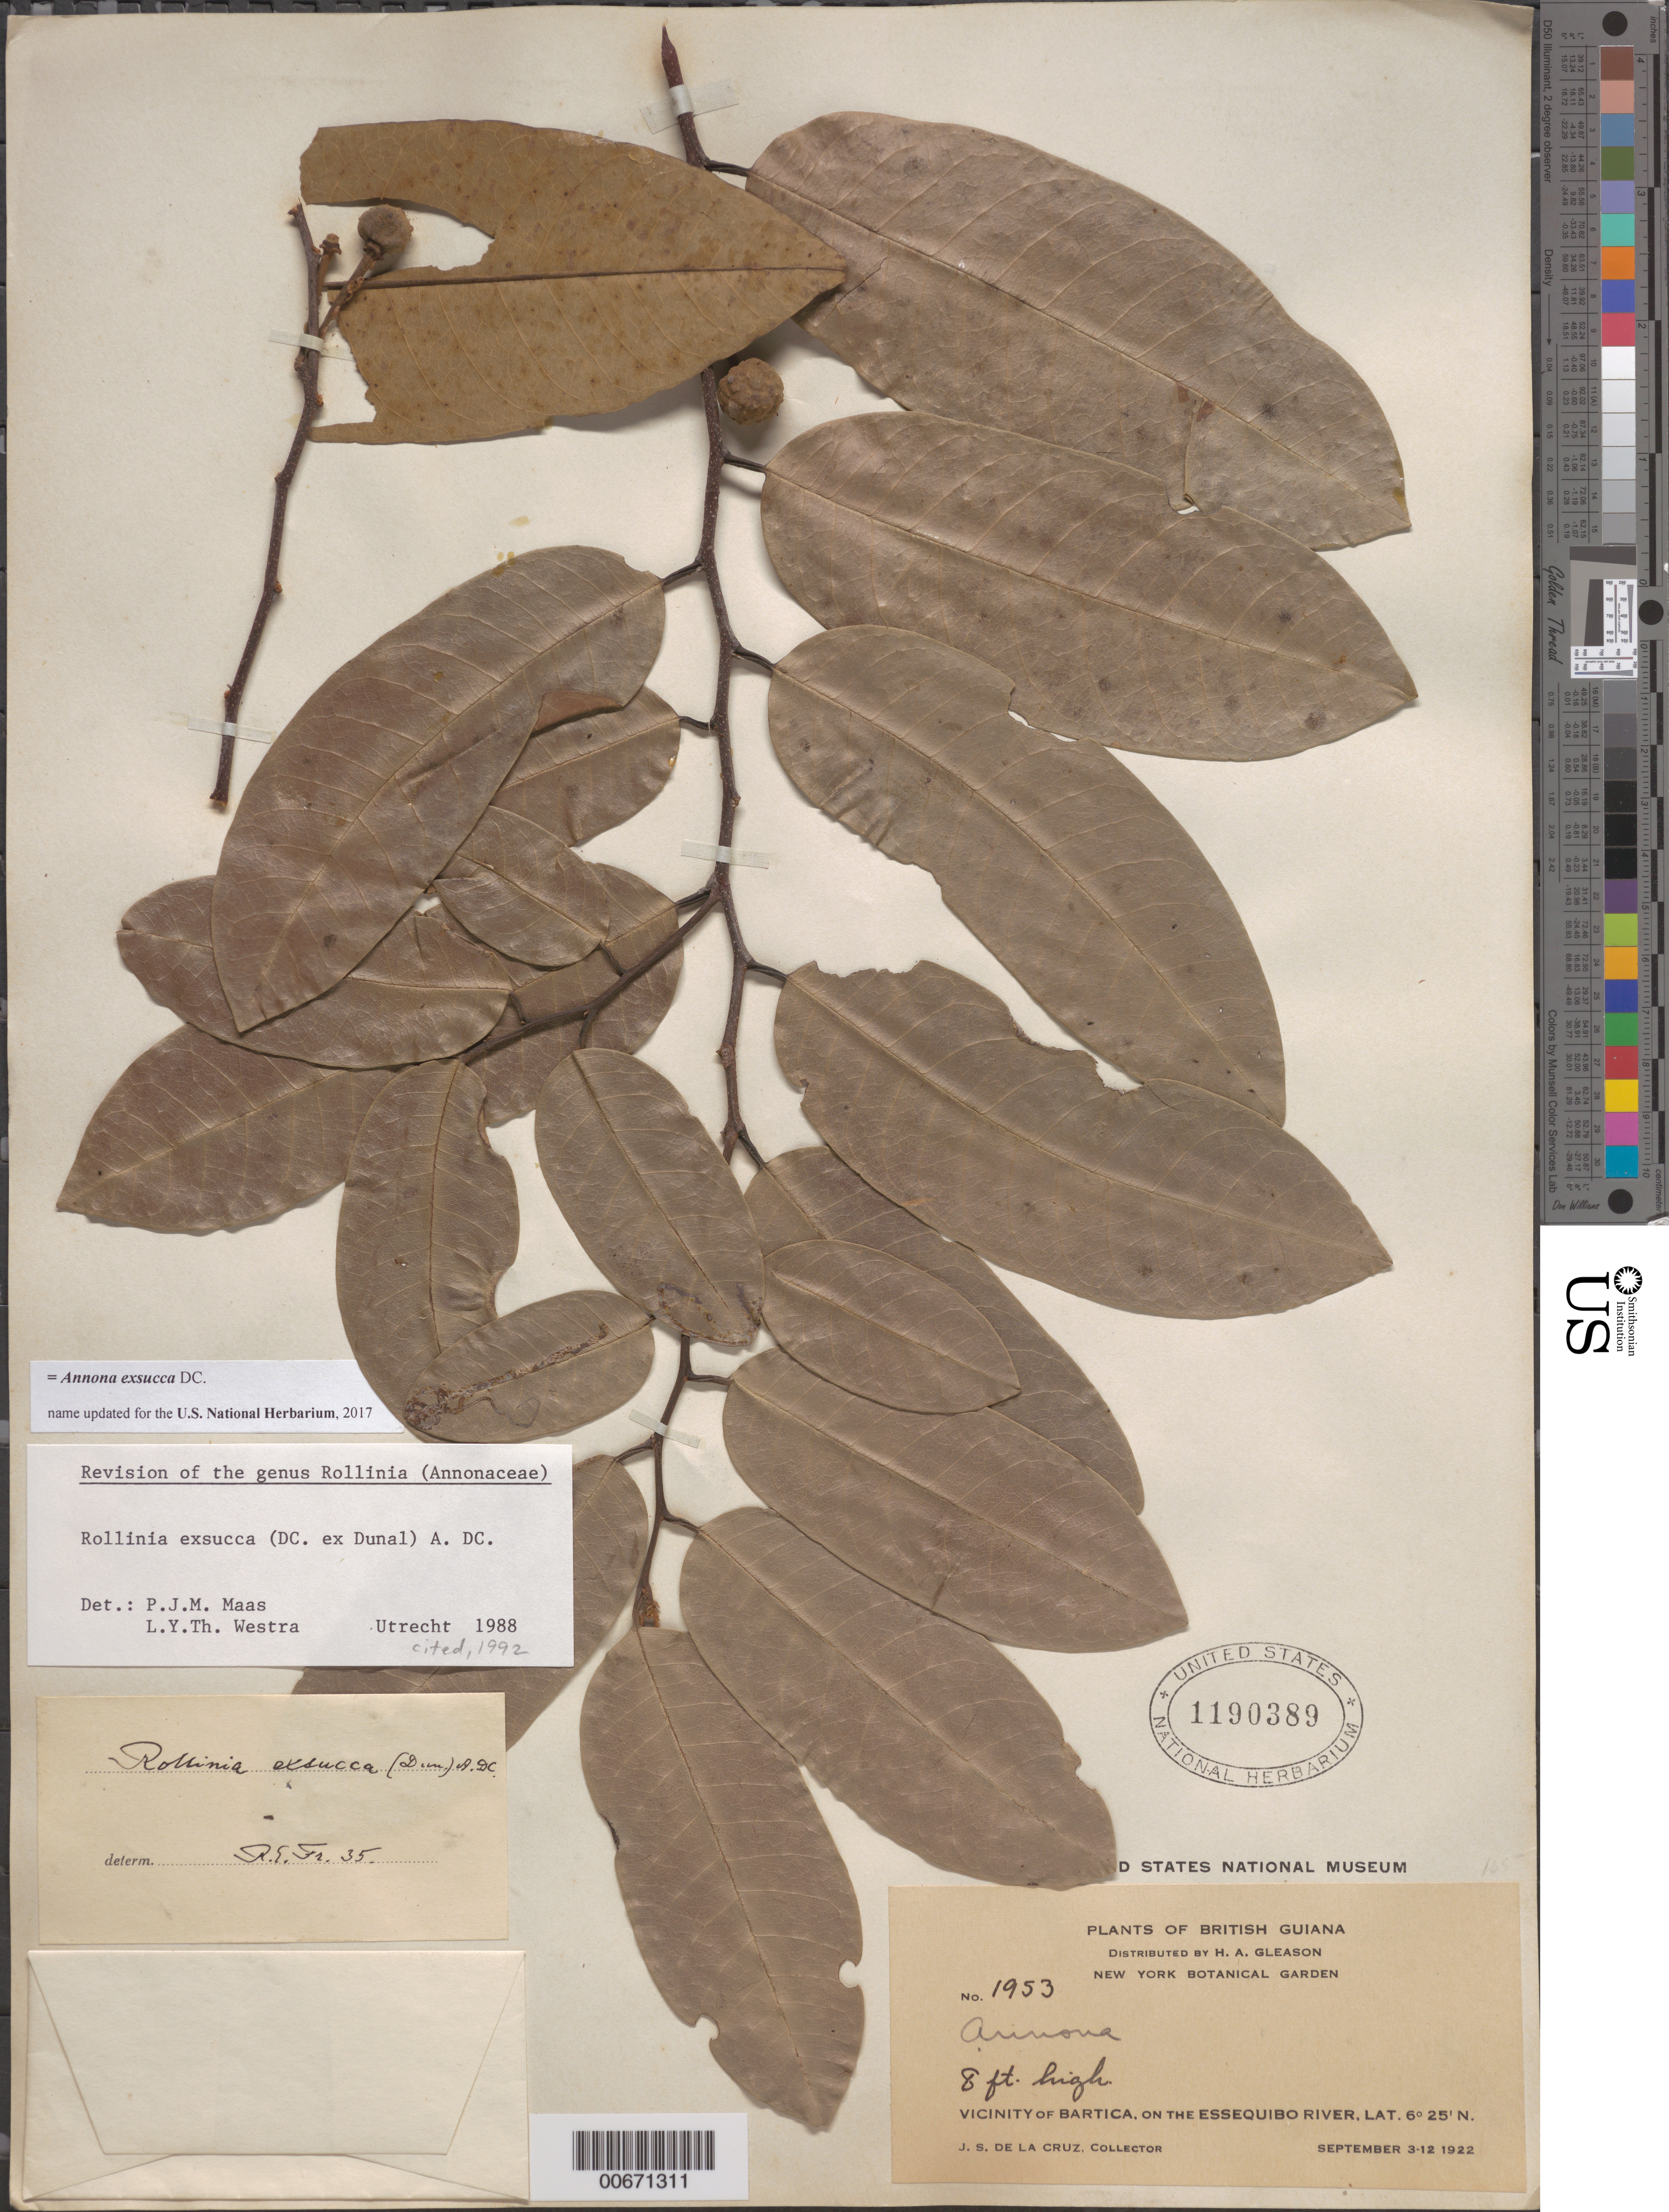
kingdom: Plantae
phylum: Tracheophyta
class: Magnoliopsida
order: Magnoliales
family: Annonaceae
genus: Annona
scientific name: Annona exsucca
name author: DC. ex Dunal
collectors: J. S. de la Cruz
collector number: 1953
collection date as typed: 3-Sep-22 to 12-Sep-22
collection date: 1922-09-03/1922-09-12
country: Guyana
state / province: Cuyuni-Mazaruni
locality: Bartica, vic., on the Essequibo River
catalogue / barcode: US 1190389